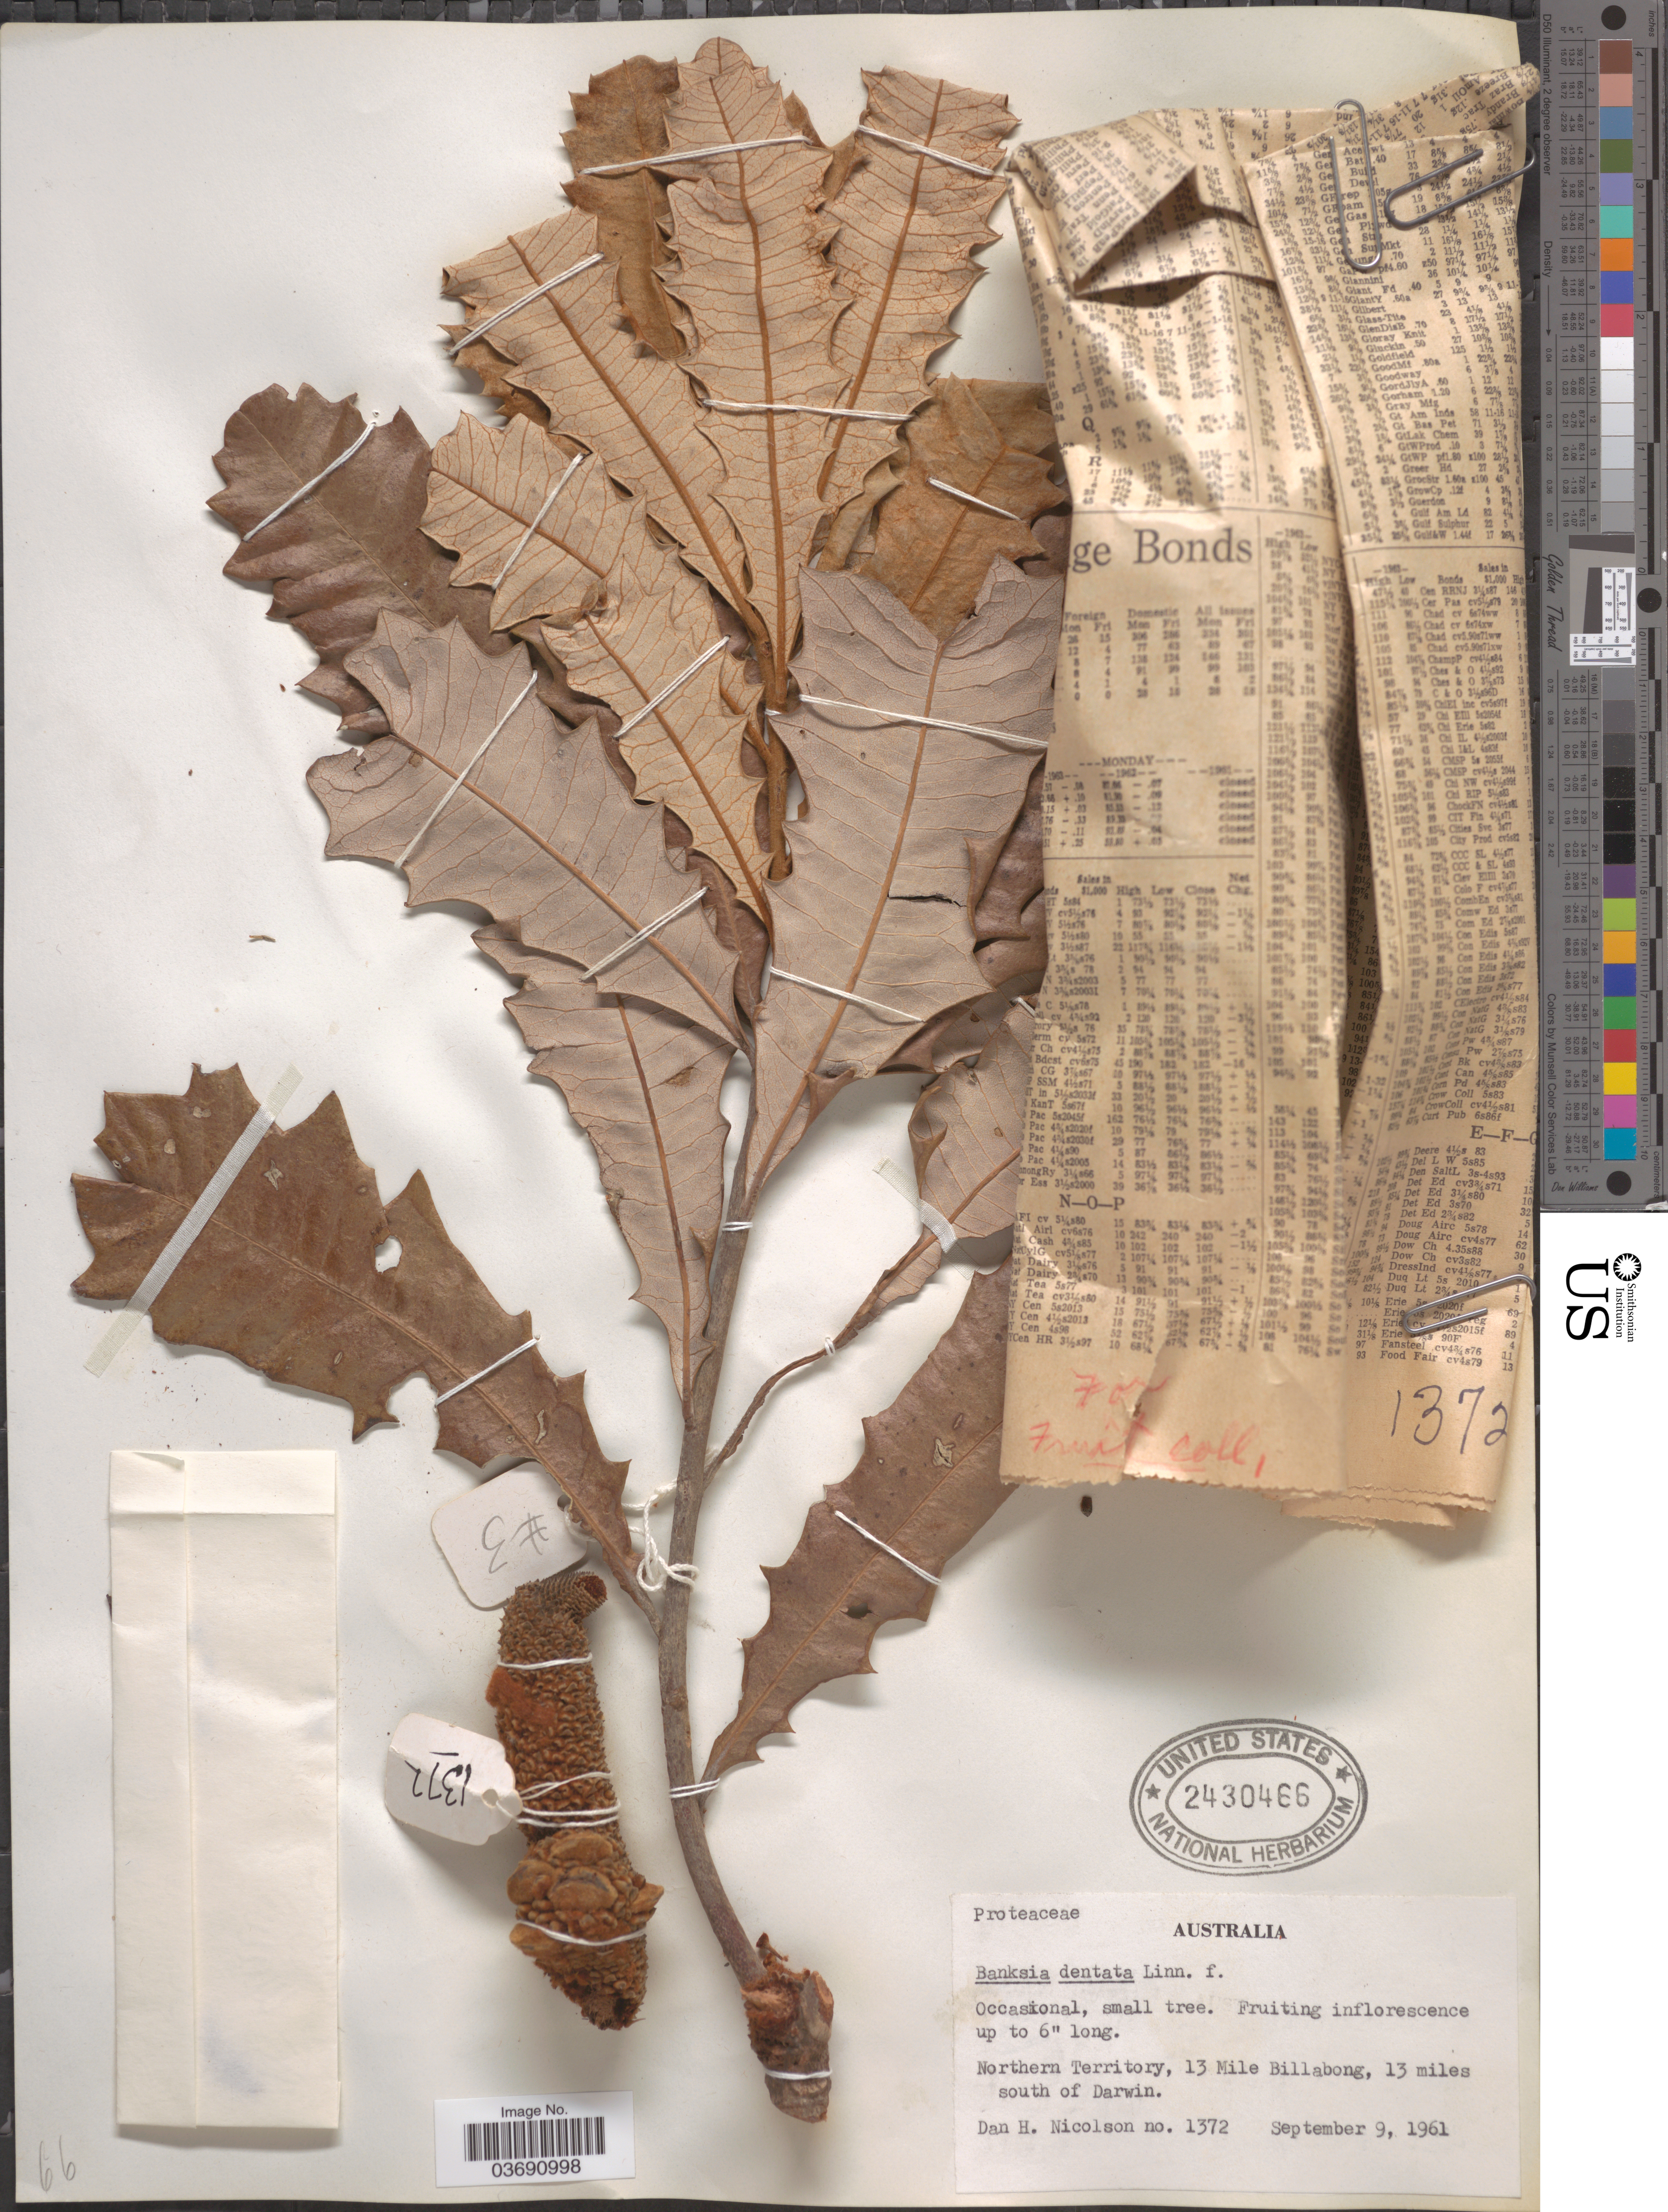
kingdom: Plantae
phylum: Tracheophyta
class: Magnoliopsida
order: Proteales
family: Proteaceae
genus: Banksia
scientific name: Banksia dentata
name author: L. f.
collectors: D. H. Nicolson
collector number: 1372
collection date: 1961-09-09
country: Australia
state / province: Northern Territory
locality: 13 Mile Billabong, 13 miles south of Darwin.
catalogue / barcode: US 2430466